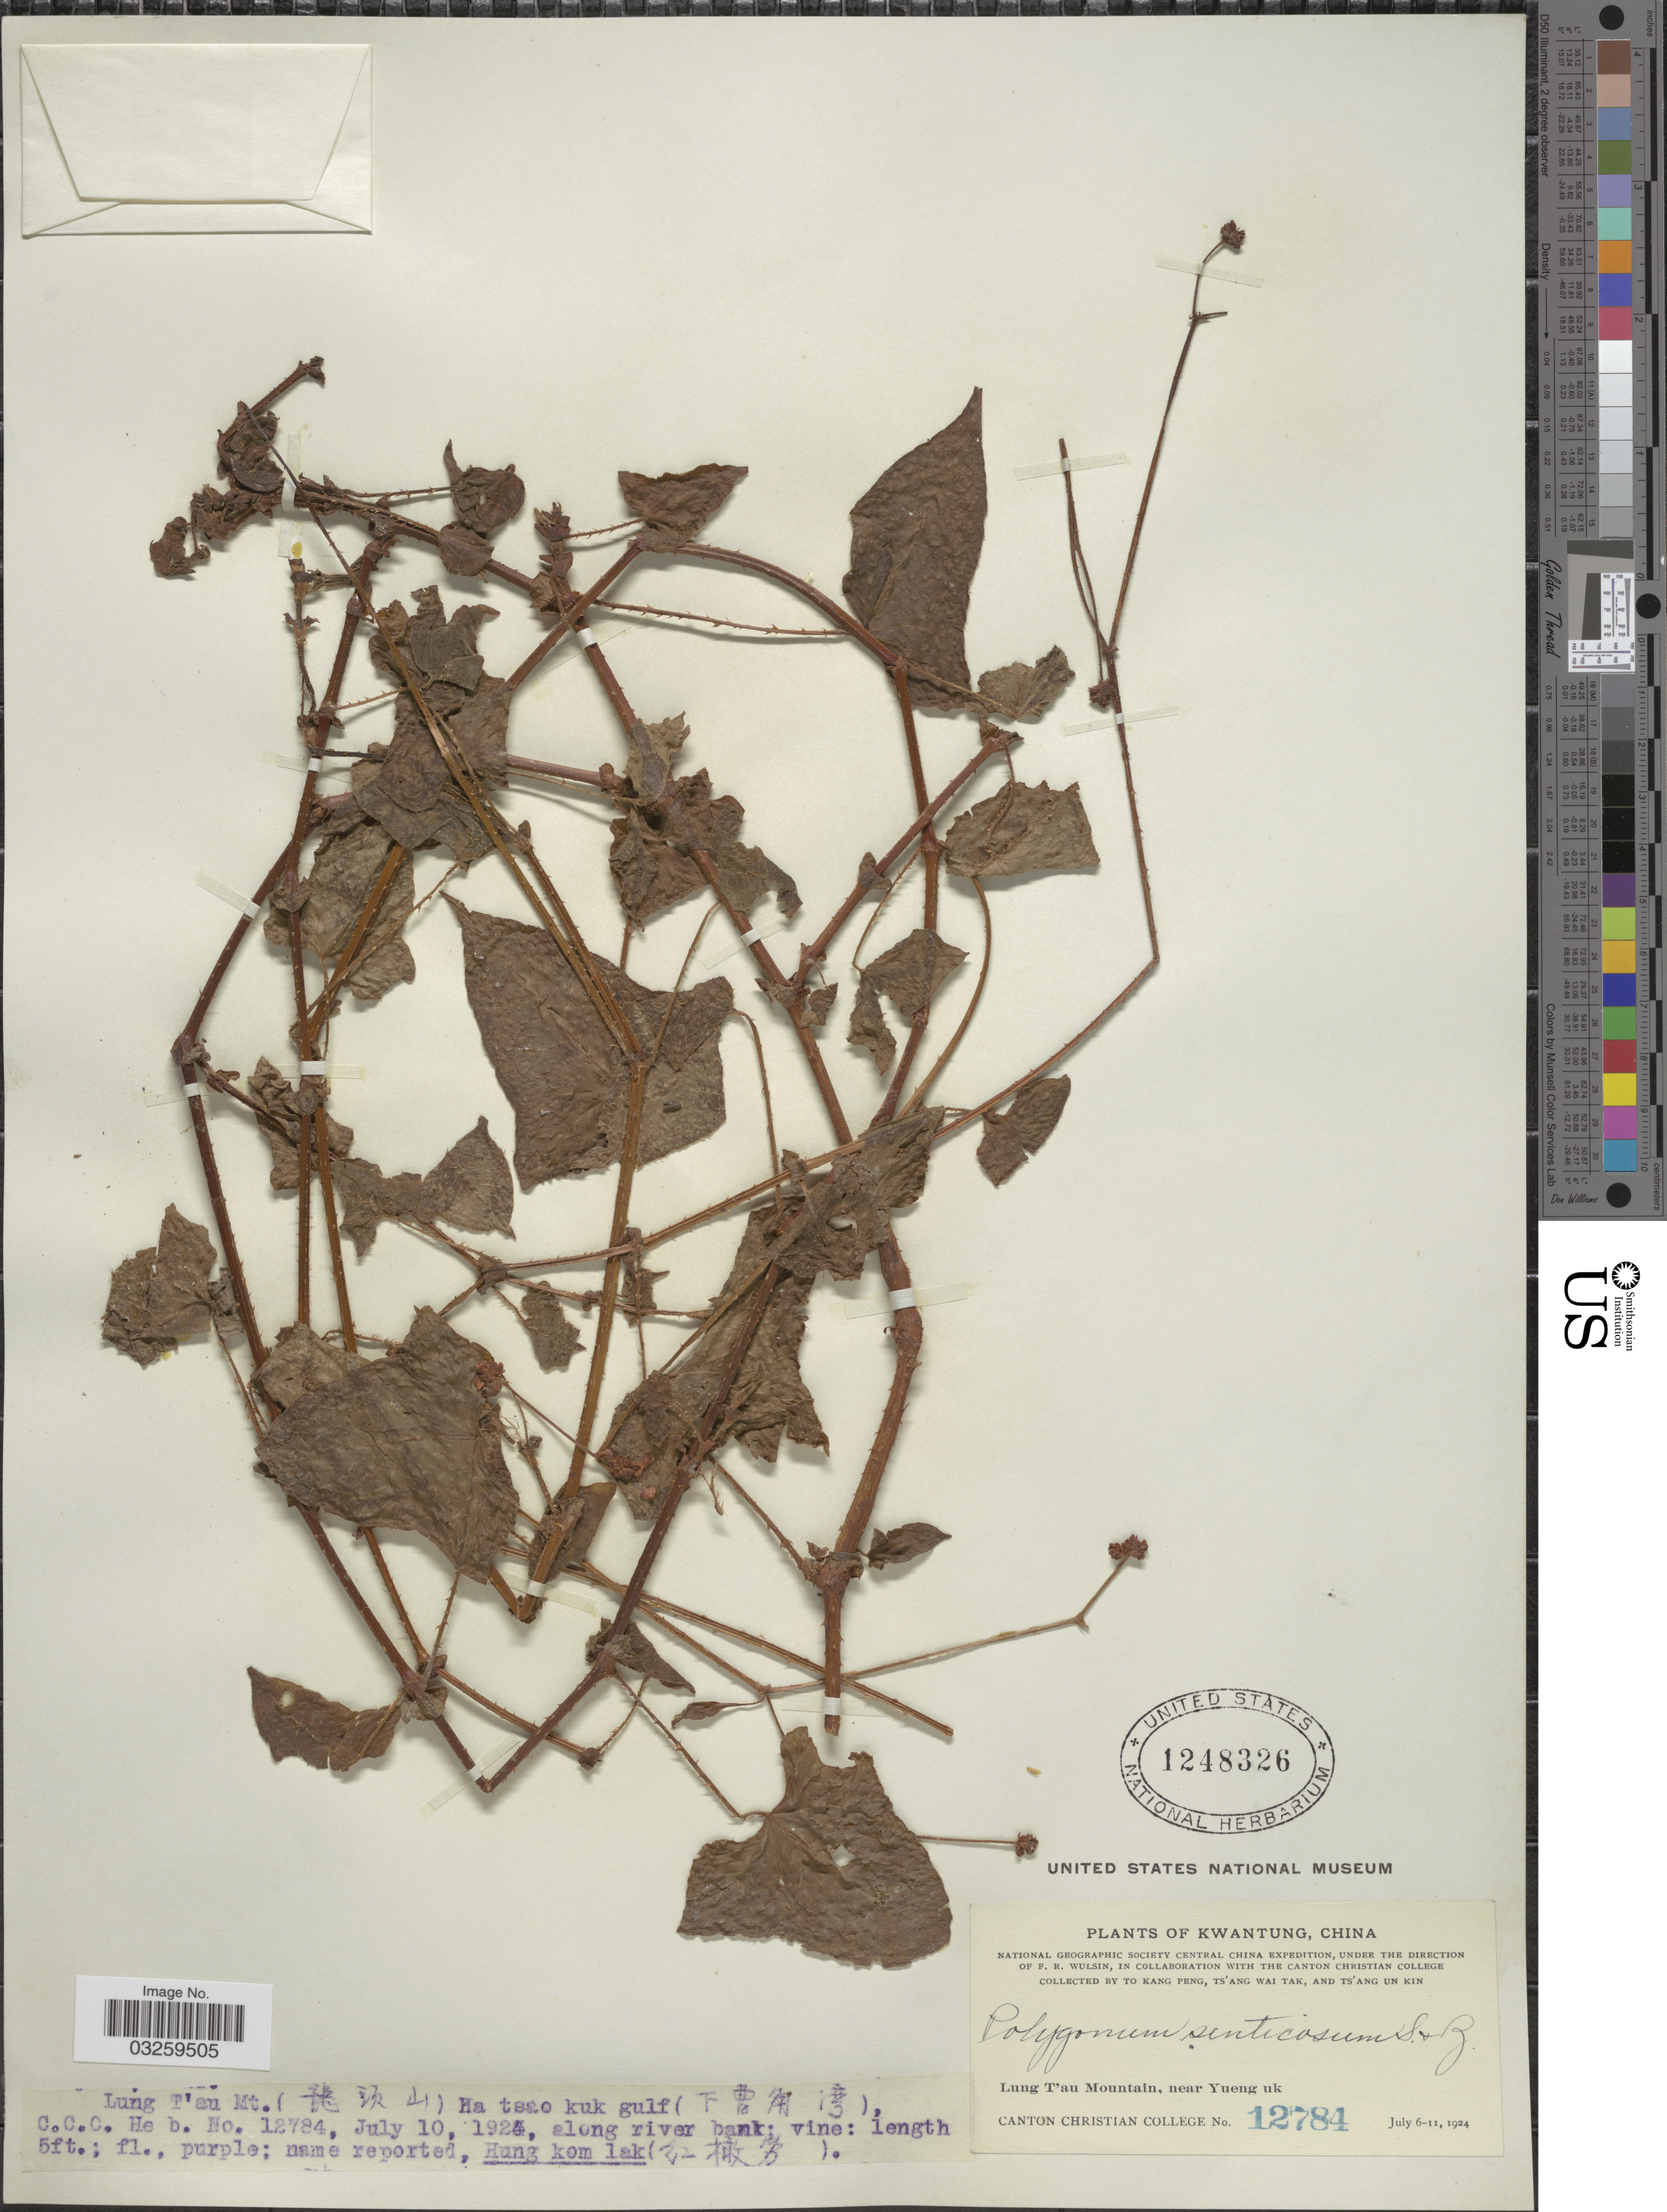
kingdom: Plantae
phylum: Tracheophyta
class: Magnoliopsida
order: Caryophyllales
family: Polygonaceae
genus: Polygonum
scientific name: Polygonum senticosum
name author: Franch. & Sav.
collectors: T. K. Peng, W. T. Tsang & Ts' Ang Un Kin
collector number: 12784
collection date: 1924-07-10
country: China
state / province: Guangdong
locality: Kwantung, Lung T'au Mountain, near Yueng uk, Ha tsao kuk gulf (X).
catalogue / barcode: US 1248326